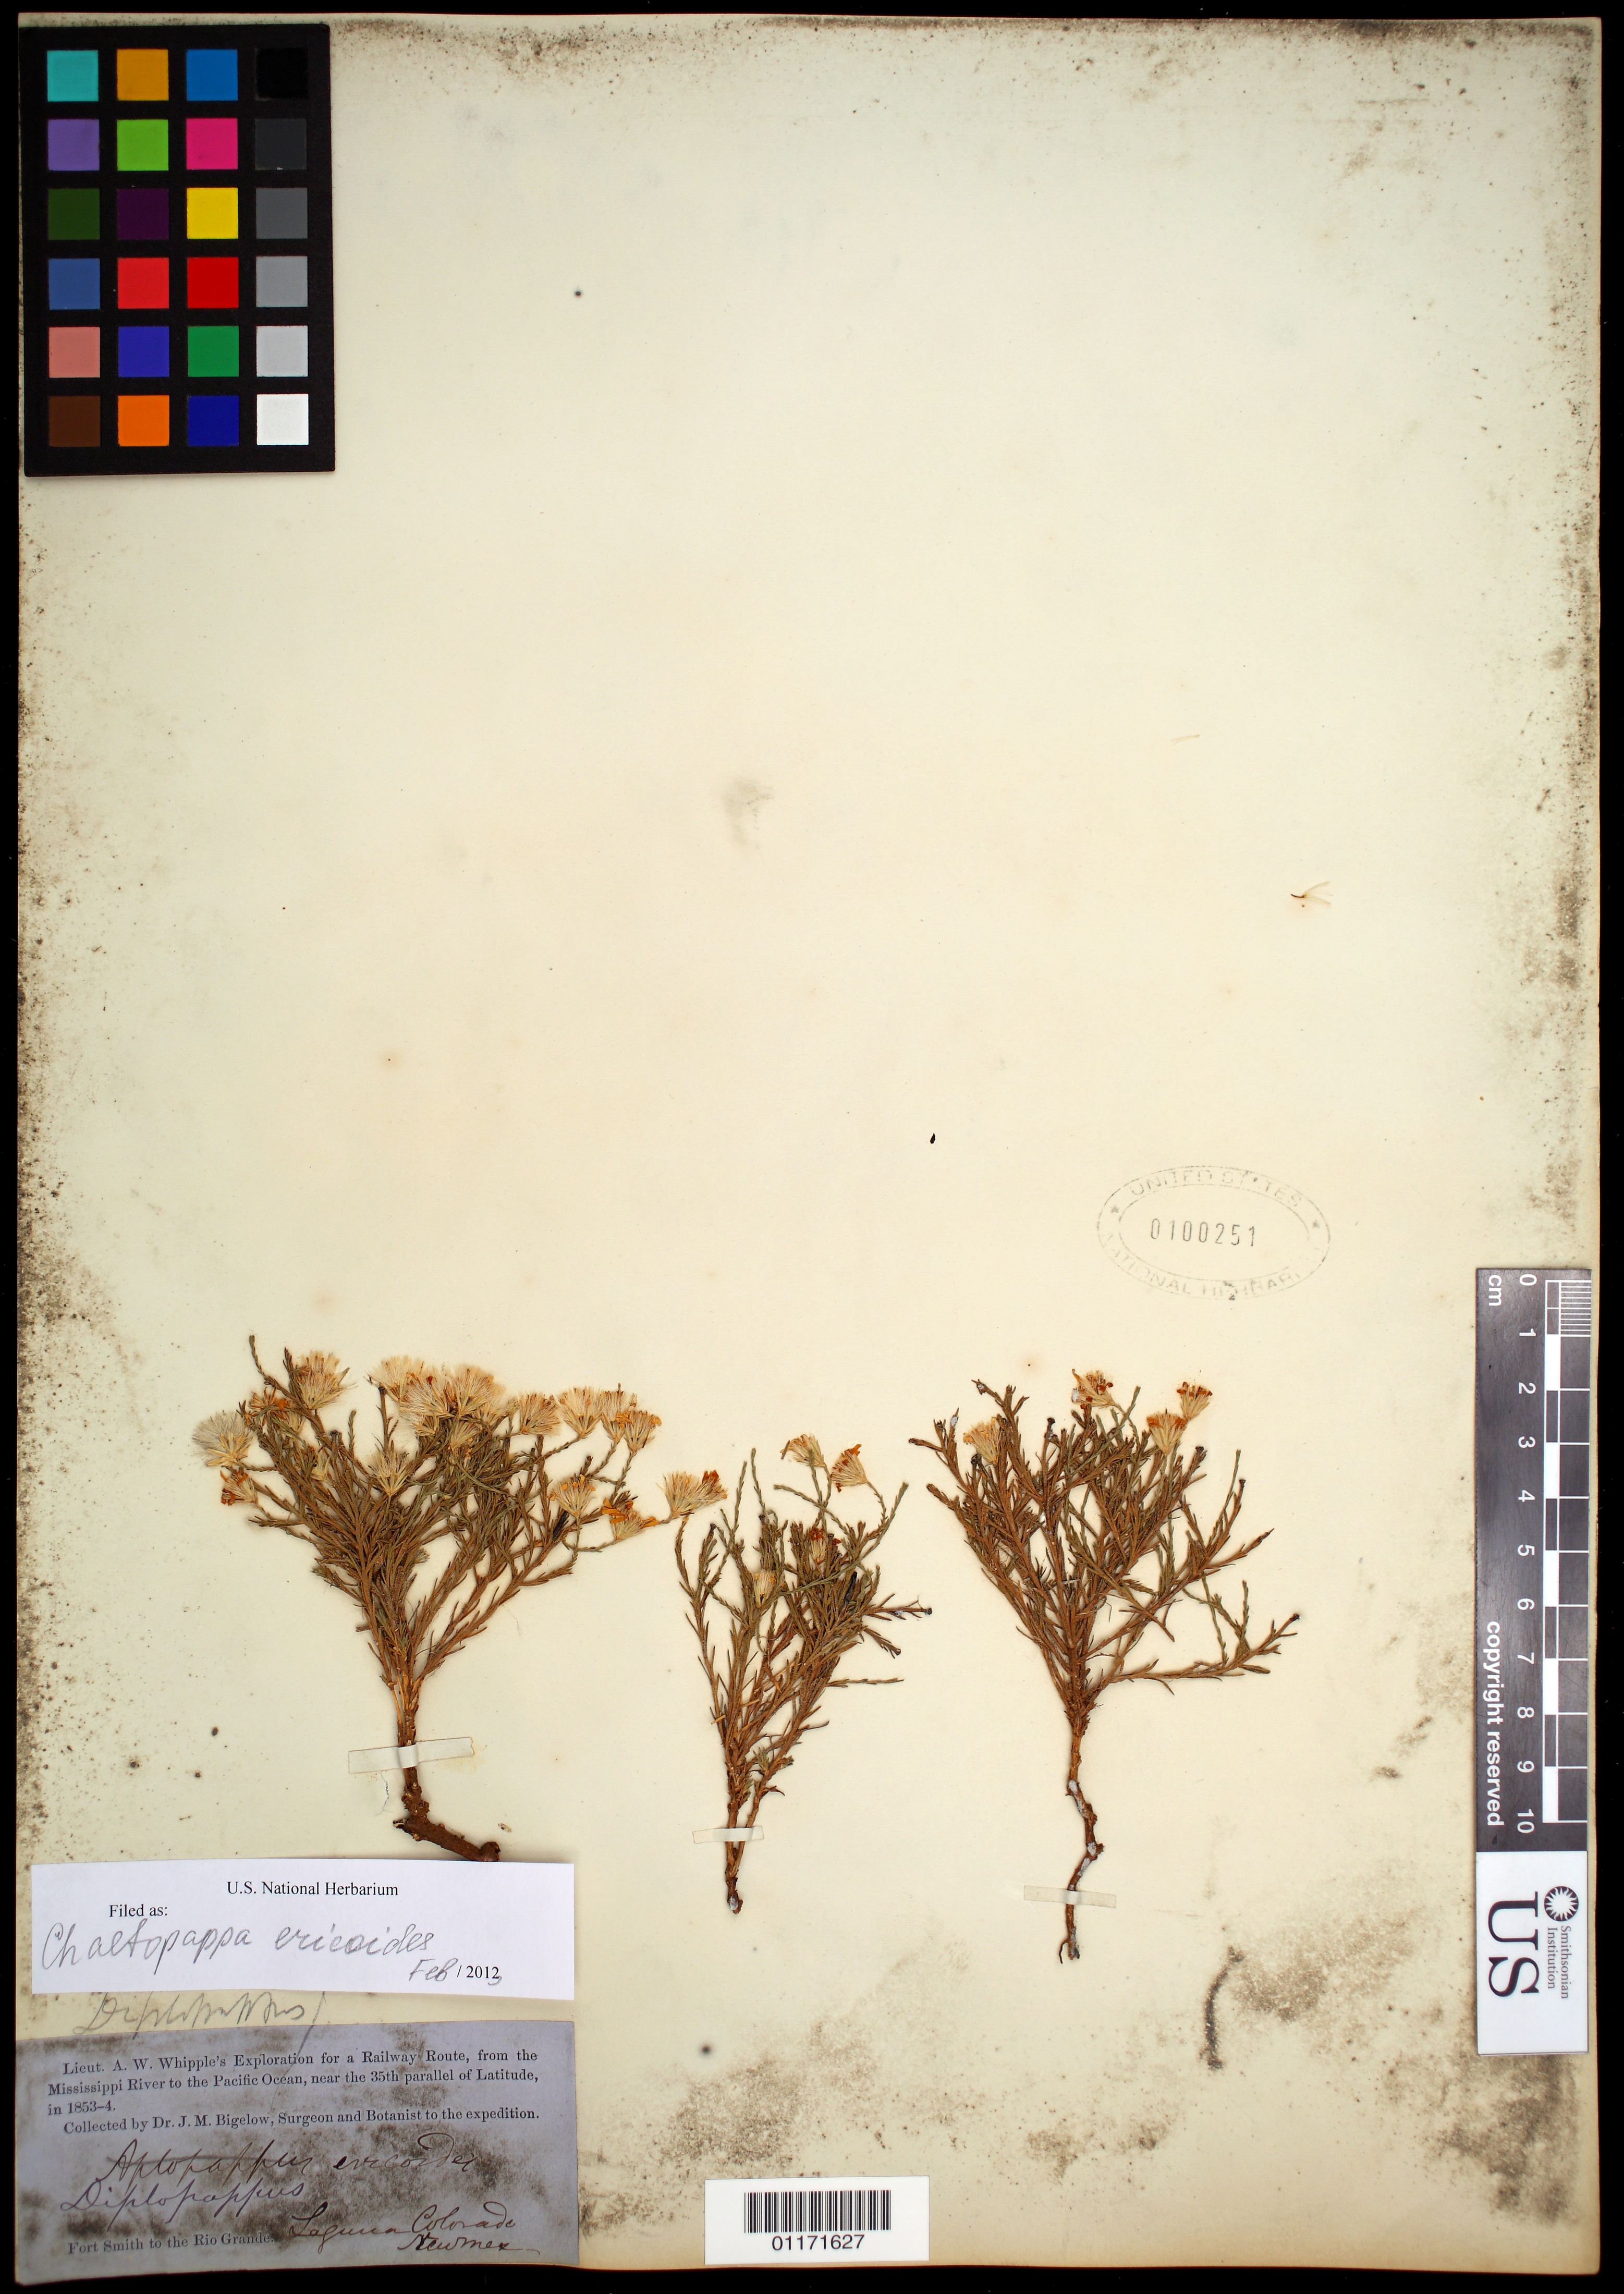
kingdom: Plantae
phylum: Tracheophyta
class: Magnoliopsida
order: Asterales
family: Asteraceae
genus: Chaetopappa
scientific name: Chaetopappa ericoides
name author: (Torr.) G.L. Nesom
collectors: J. M. Bigelow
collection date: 1853/1854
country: United States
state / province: New Mexico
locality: Laguna Colorado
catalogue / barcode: US 100251